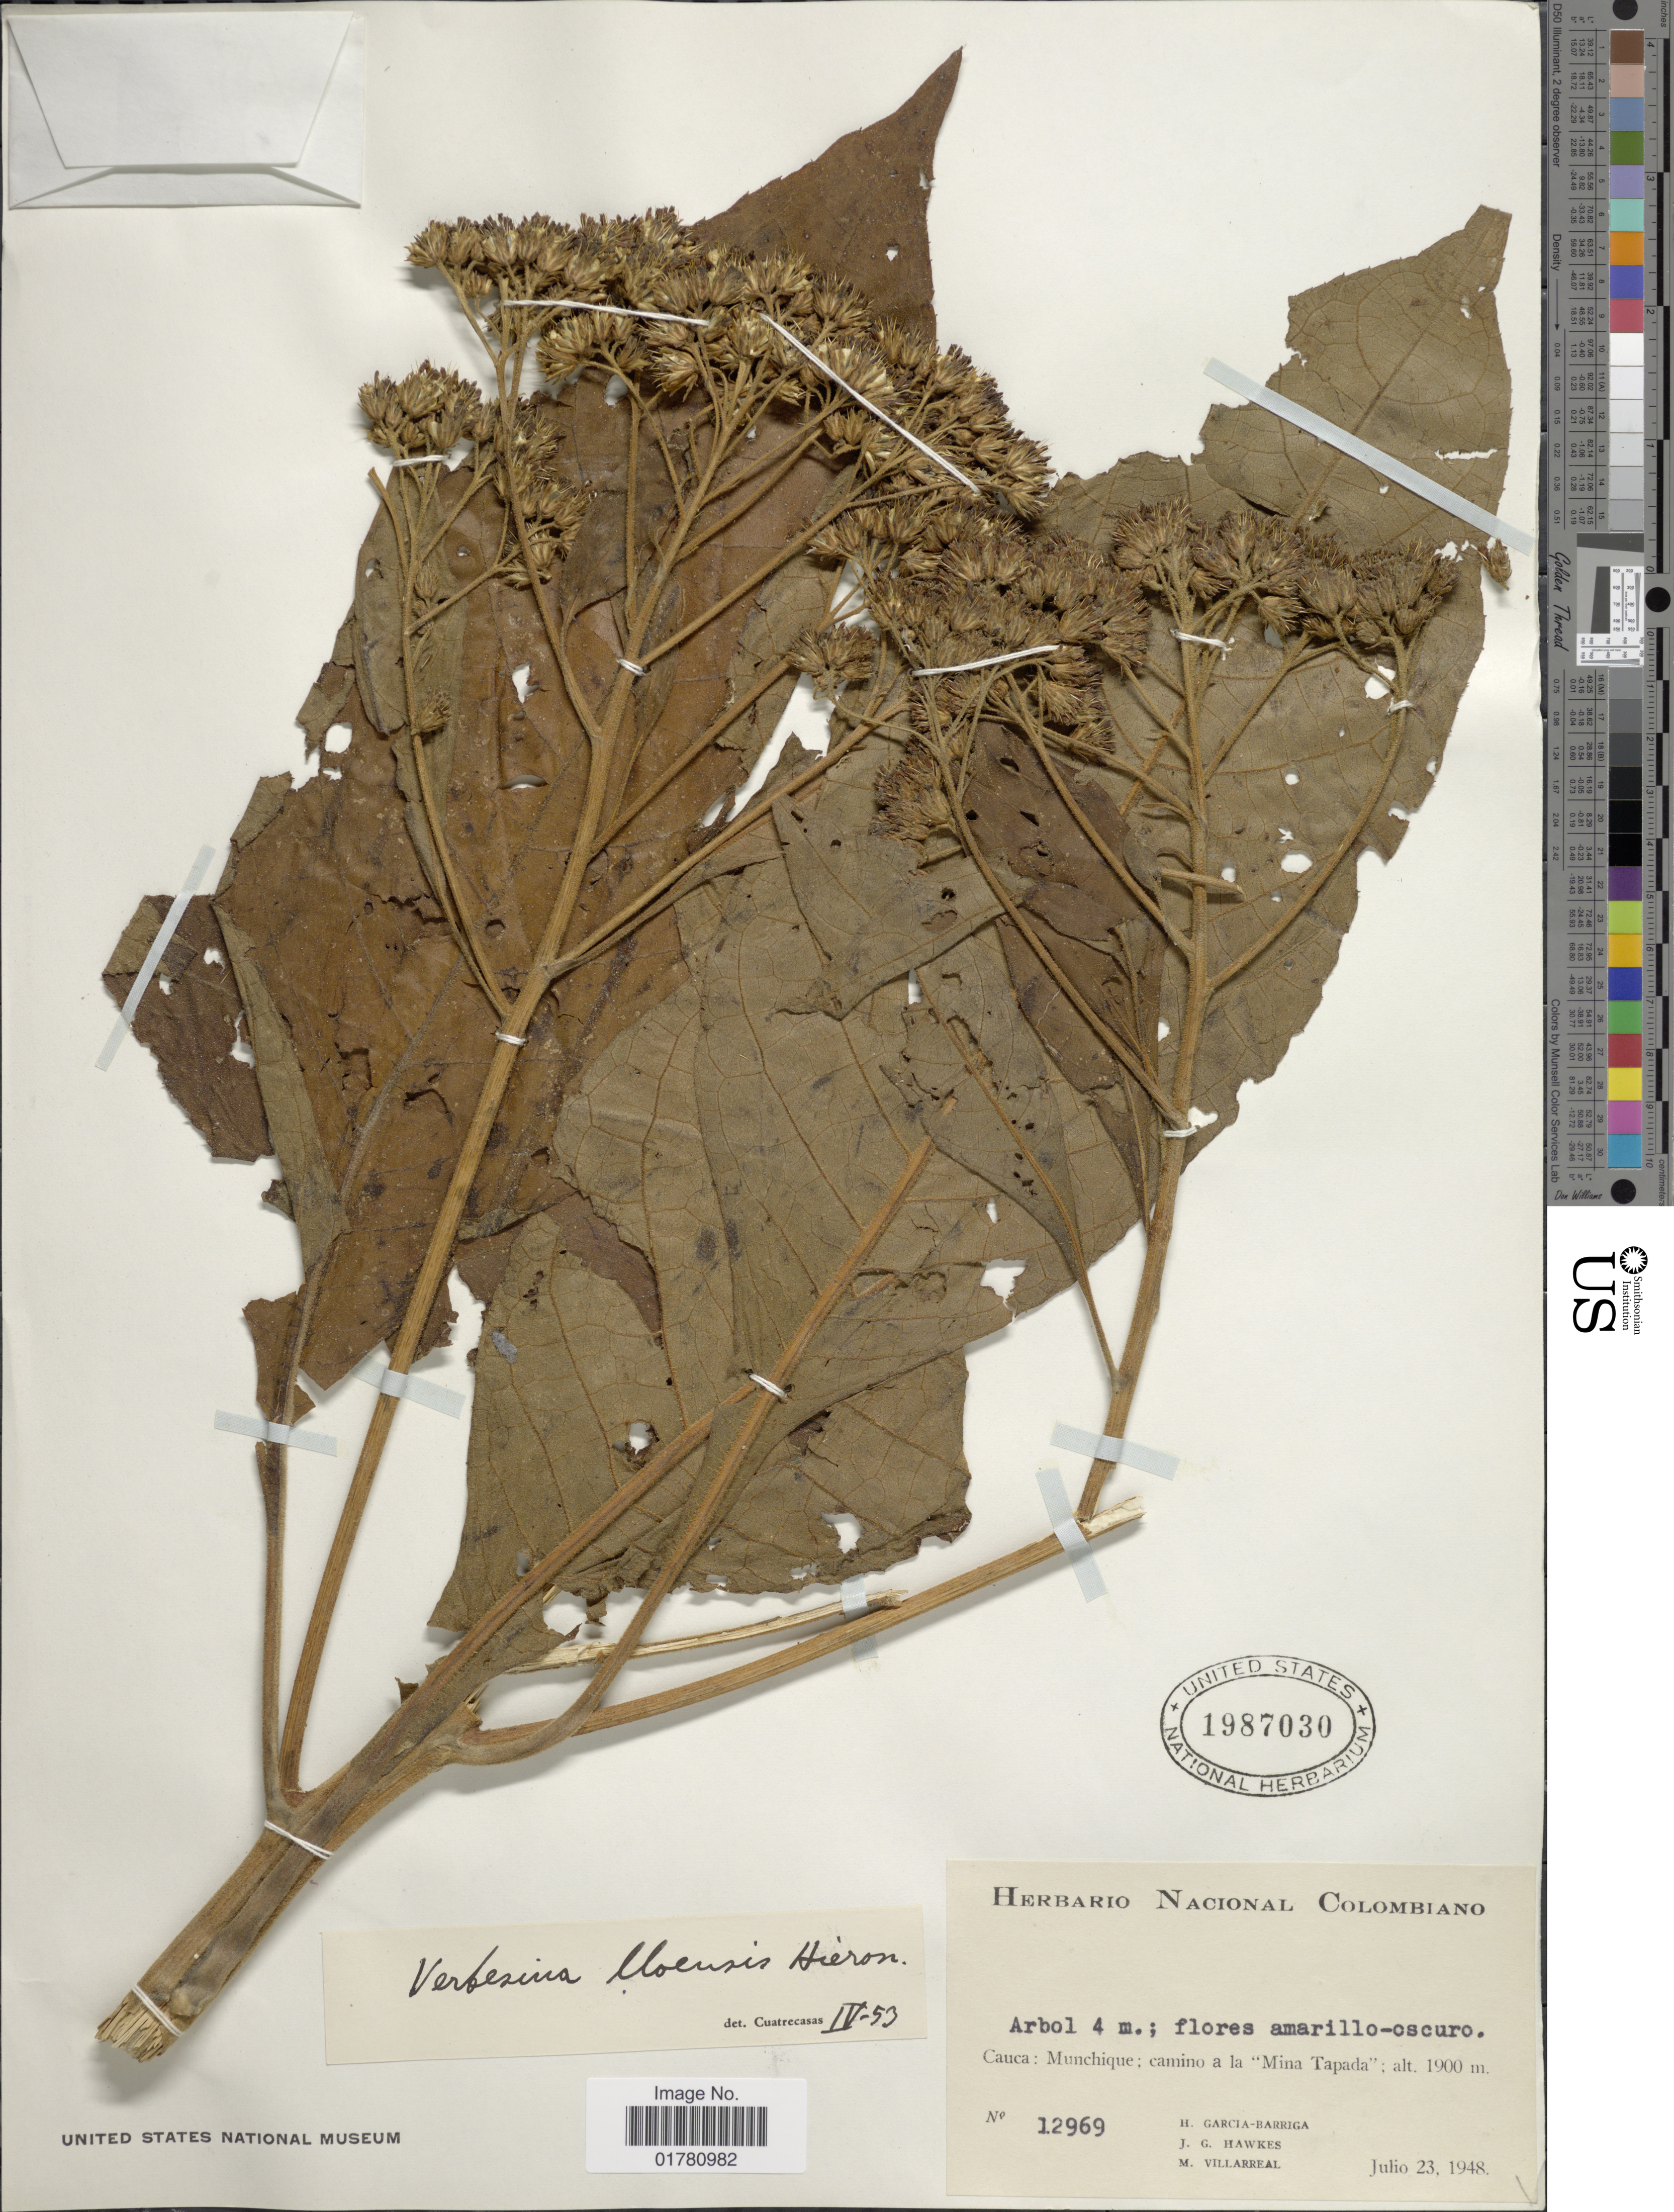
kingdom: Plantae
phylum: Tracheophyta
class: Magnoliopsida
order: Asterales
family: Asteraceae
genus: Verbesina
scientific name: Verbesina lloensis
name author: Hieron.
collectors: H. García Barriga, J. Hawkes & M. Villarreal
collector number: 12969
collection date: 1948-07-23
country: Colombia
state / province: Cauca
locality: Munchique; camino a la 'Mina Tapada'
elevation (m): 1900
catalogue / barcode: US 1987030